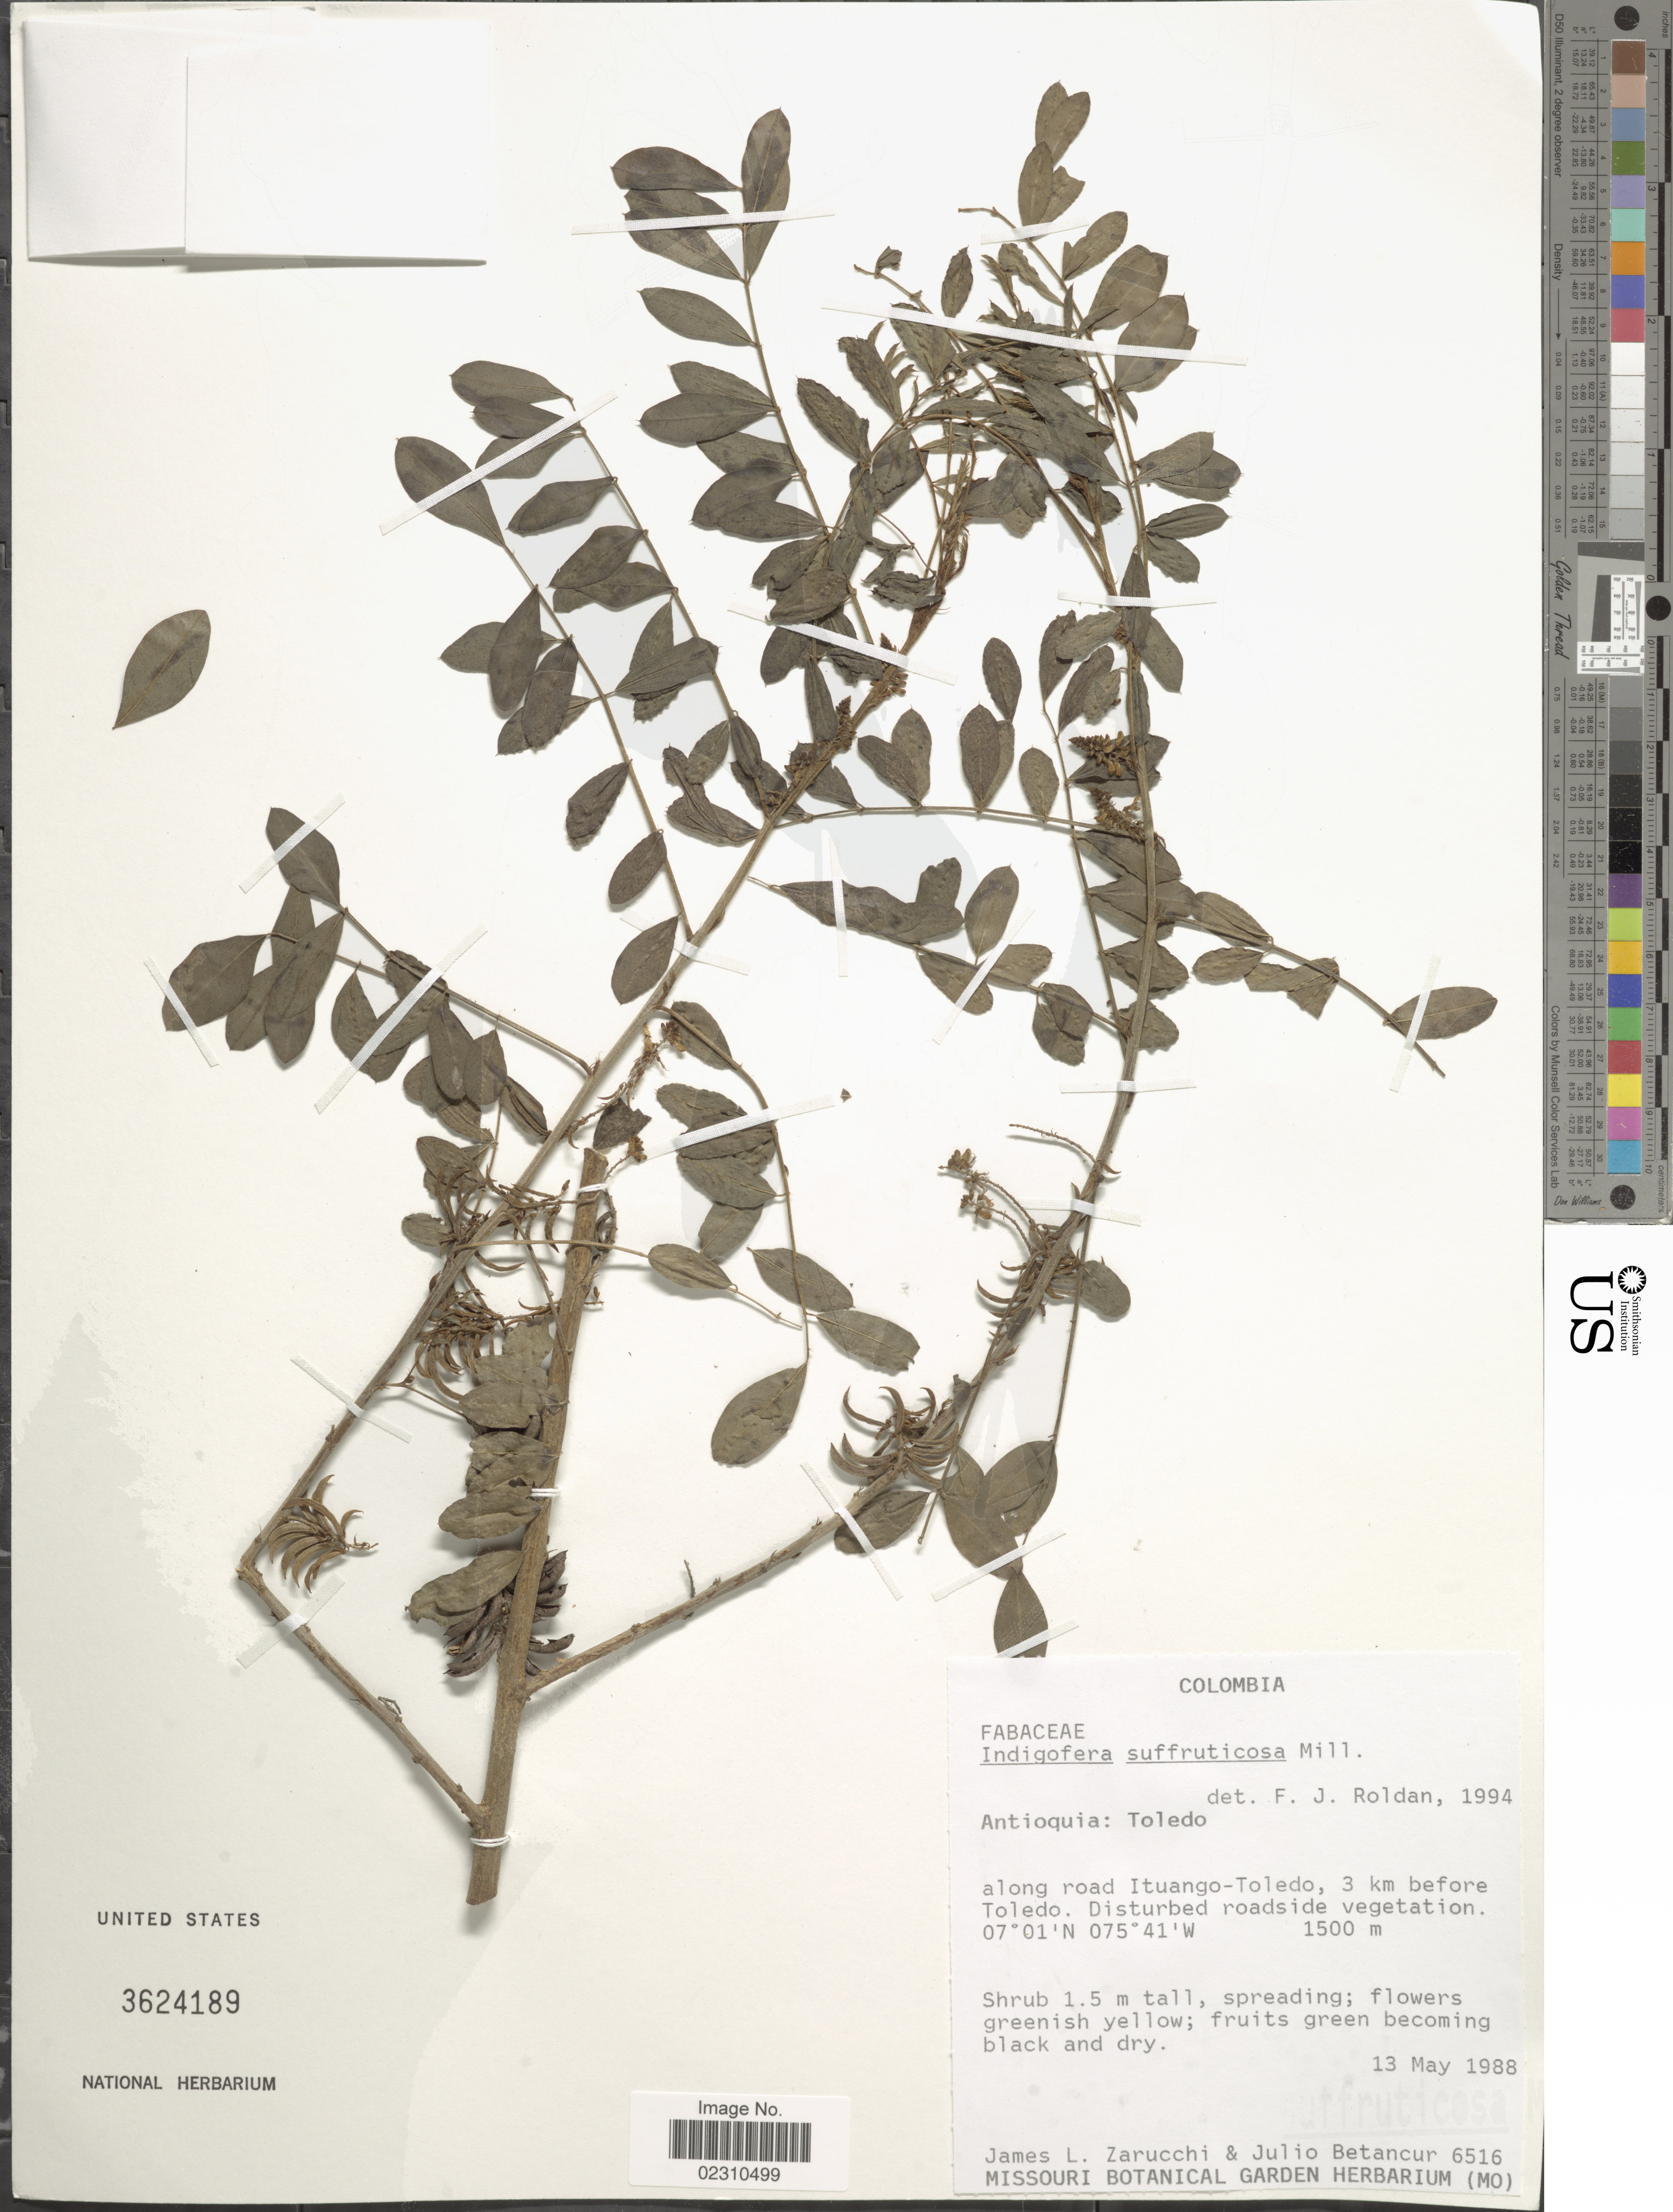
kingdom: Plantae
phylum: Tracheophyta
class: Magnoliopsida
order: Fabales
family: Fabaceae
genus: Indigofera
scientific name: Indigofera suffruticosa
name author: Mill.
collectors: J. L. Zarucchi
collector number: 6516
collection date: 1988-05-13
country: Colombia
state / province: Antioquia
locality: Antioquia: Toledo. Along road Ituango-Toldo, 3 km before Toledo.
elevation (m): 1500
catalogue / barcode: US 3624189